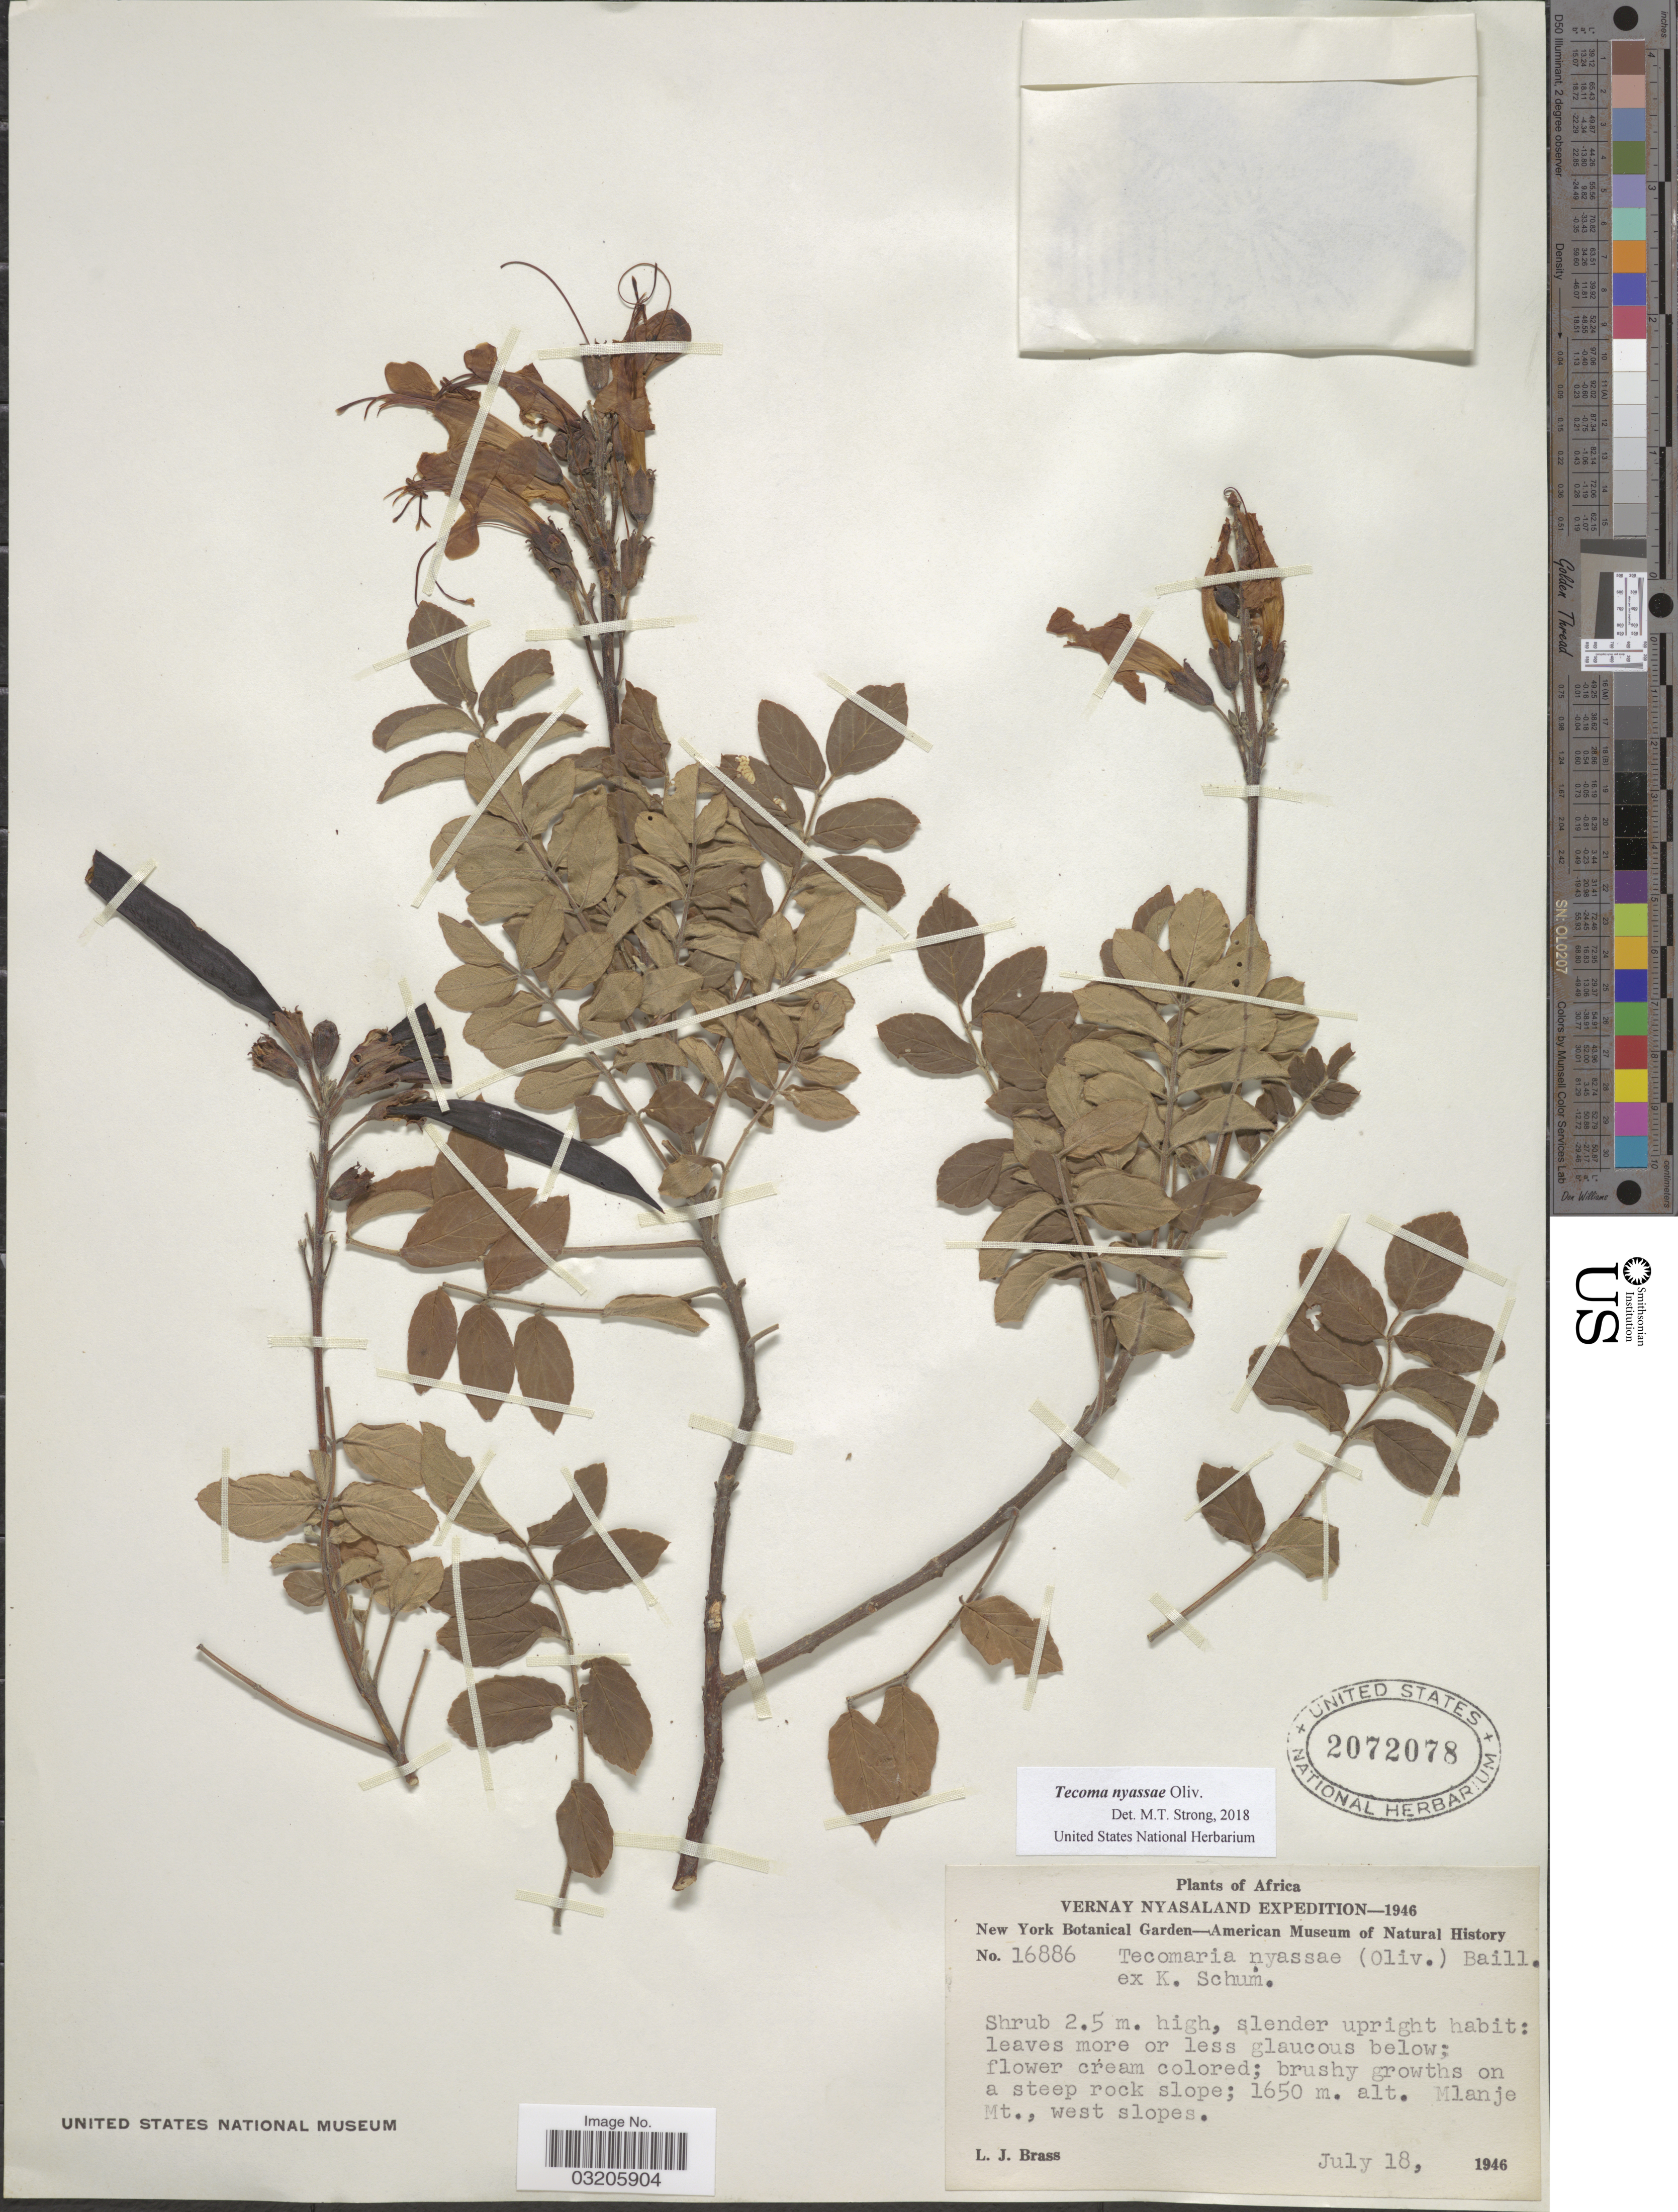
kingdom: Plantae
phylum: Tracheophyta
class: Magnoliopsida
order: Lamiales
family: Bignoniaceae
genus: Tecoma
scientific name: Tecoma nyassae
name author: Oliv.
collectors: L. J. Brass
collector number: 16886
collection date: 1946-07-18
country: Malawi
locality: Vernay Nyasaland. Steep rock slope. Mlanje Mt., west slopes.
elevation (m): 1650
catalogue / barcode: US 2072078